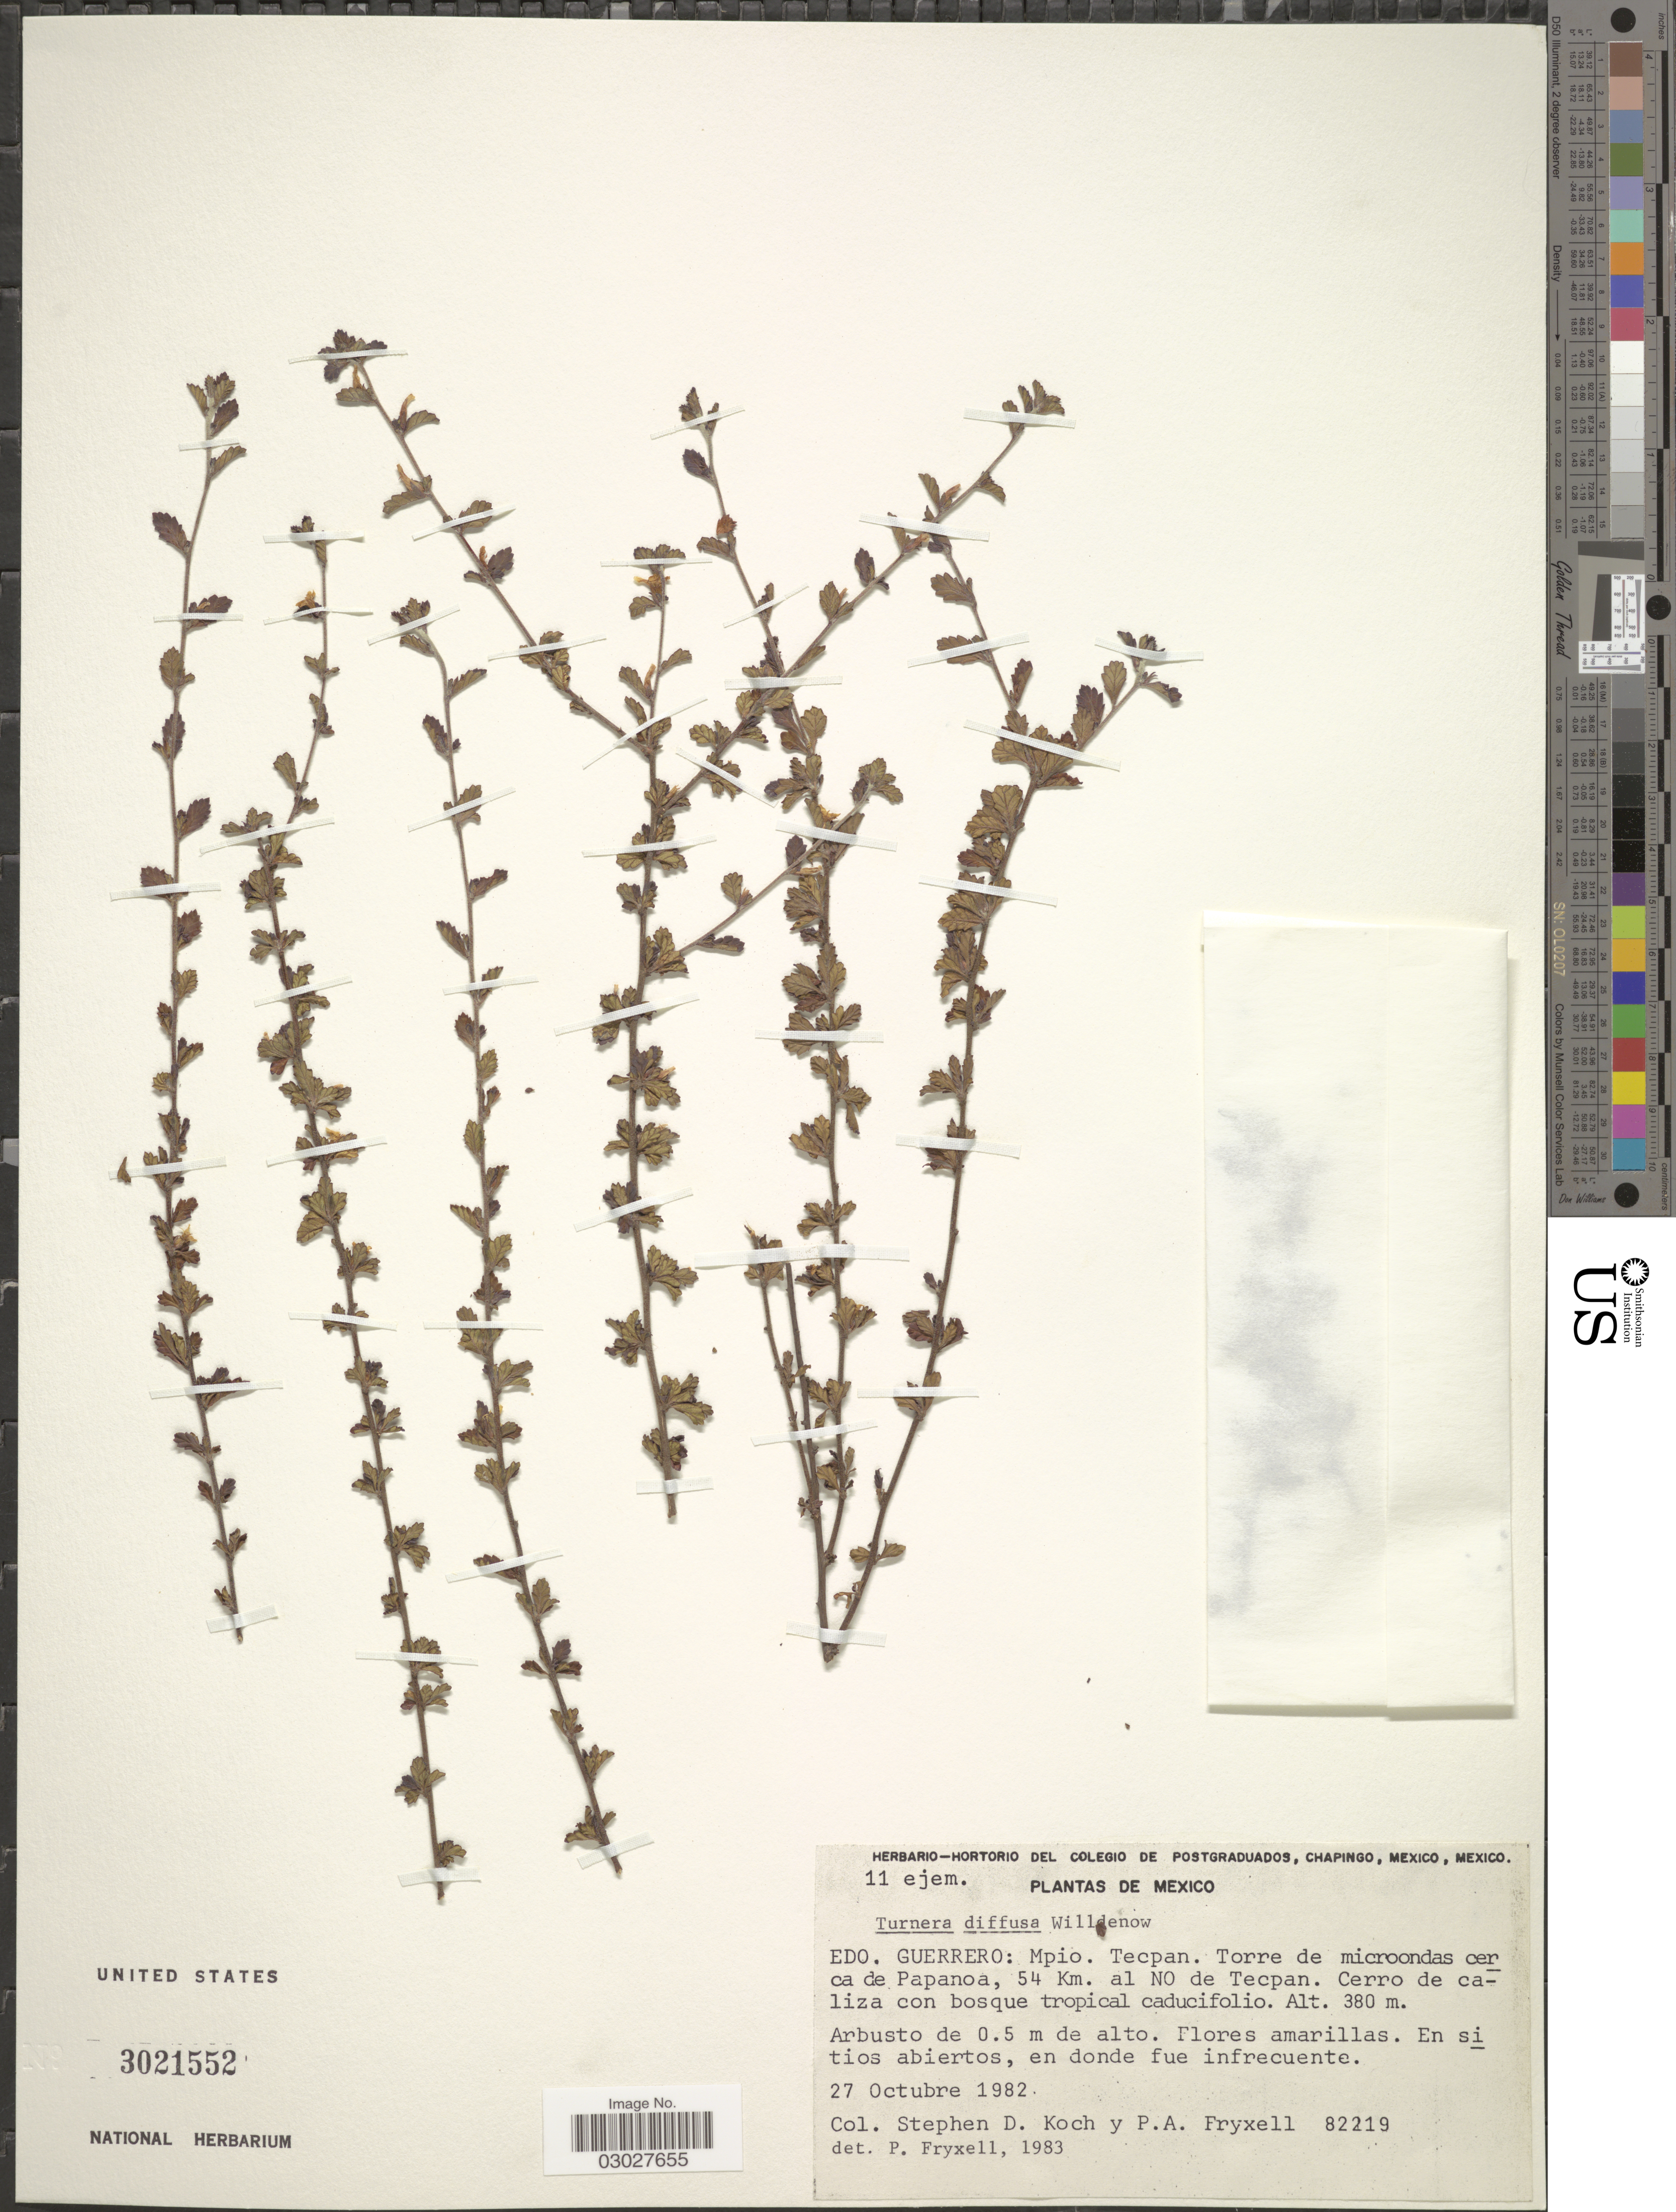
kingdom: Plantae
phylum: Tracheophyta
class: Magnoliopsida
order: Malpighiales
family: Turneraceae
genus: Turnera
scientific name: Turnera diffusa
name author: Willd. ex Schult.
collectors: S. D. Koch & P. A. Fryxell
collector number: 82219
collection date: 1982-10-27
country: Mexico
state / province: Guerrero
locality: Mpio. Tecpan. Torre de microondas cerca de Papanoa, 54 Km. al NO de Tecpan.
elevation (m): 380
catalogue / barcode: US 3021552